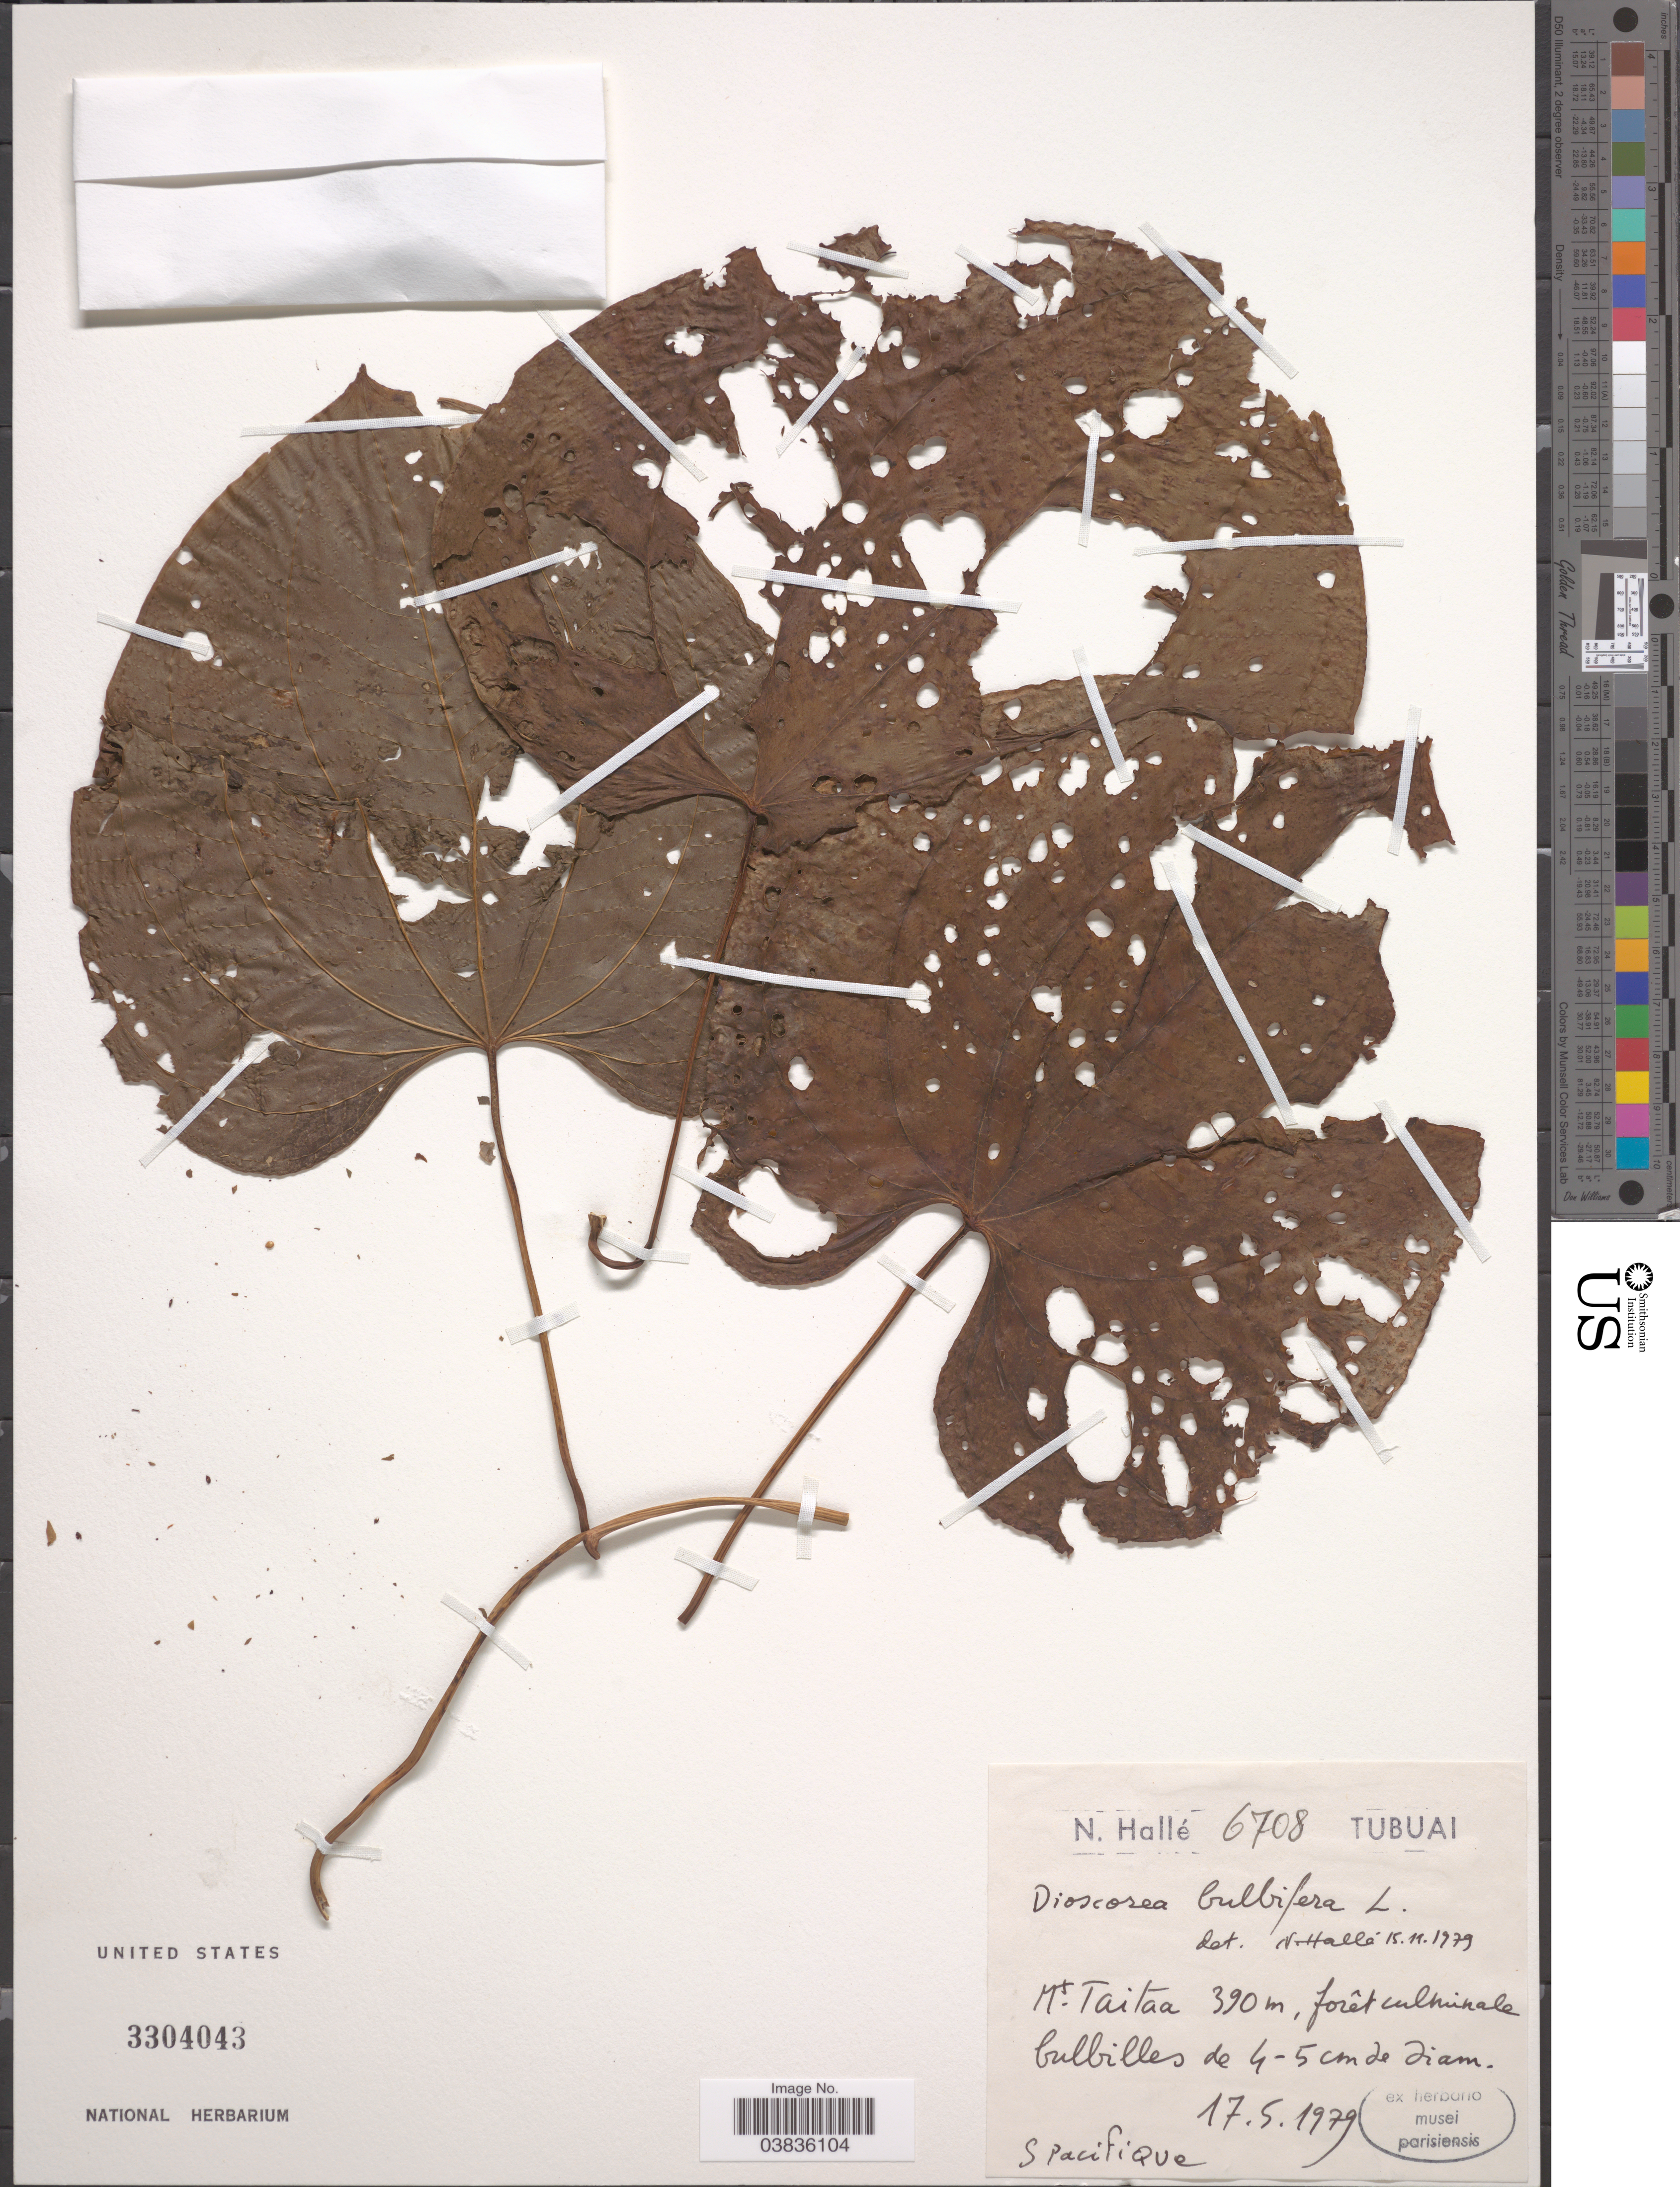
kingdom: Plantae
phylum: Tracheophyta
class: Liliopsida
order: Dioscoreales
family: Dioscoreaceae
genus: Dioscorea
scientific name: Dioscorea bulbifera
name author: L.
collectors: N. Hallé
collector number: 6708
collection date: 1979-05-17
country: French Polynesia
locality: Tubuai. Mt Taitaa. S Pacifique.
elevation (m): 390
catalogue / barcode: US 3304043